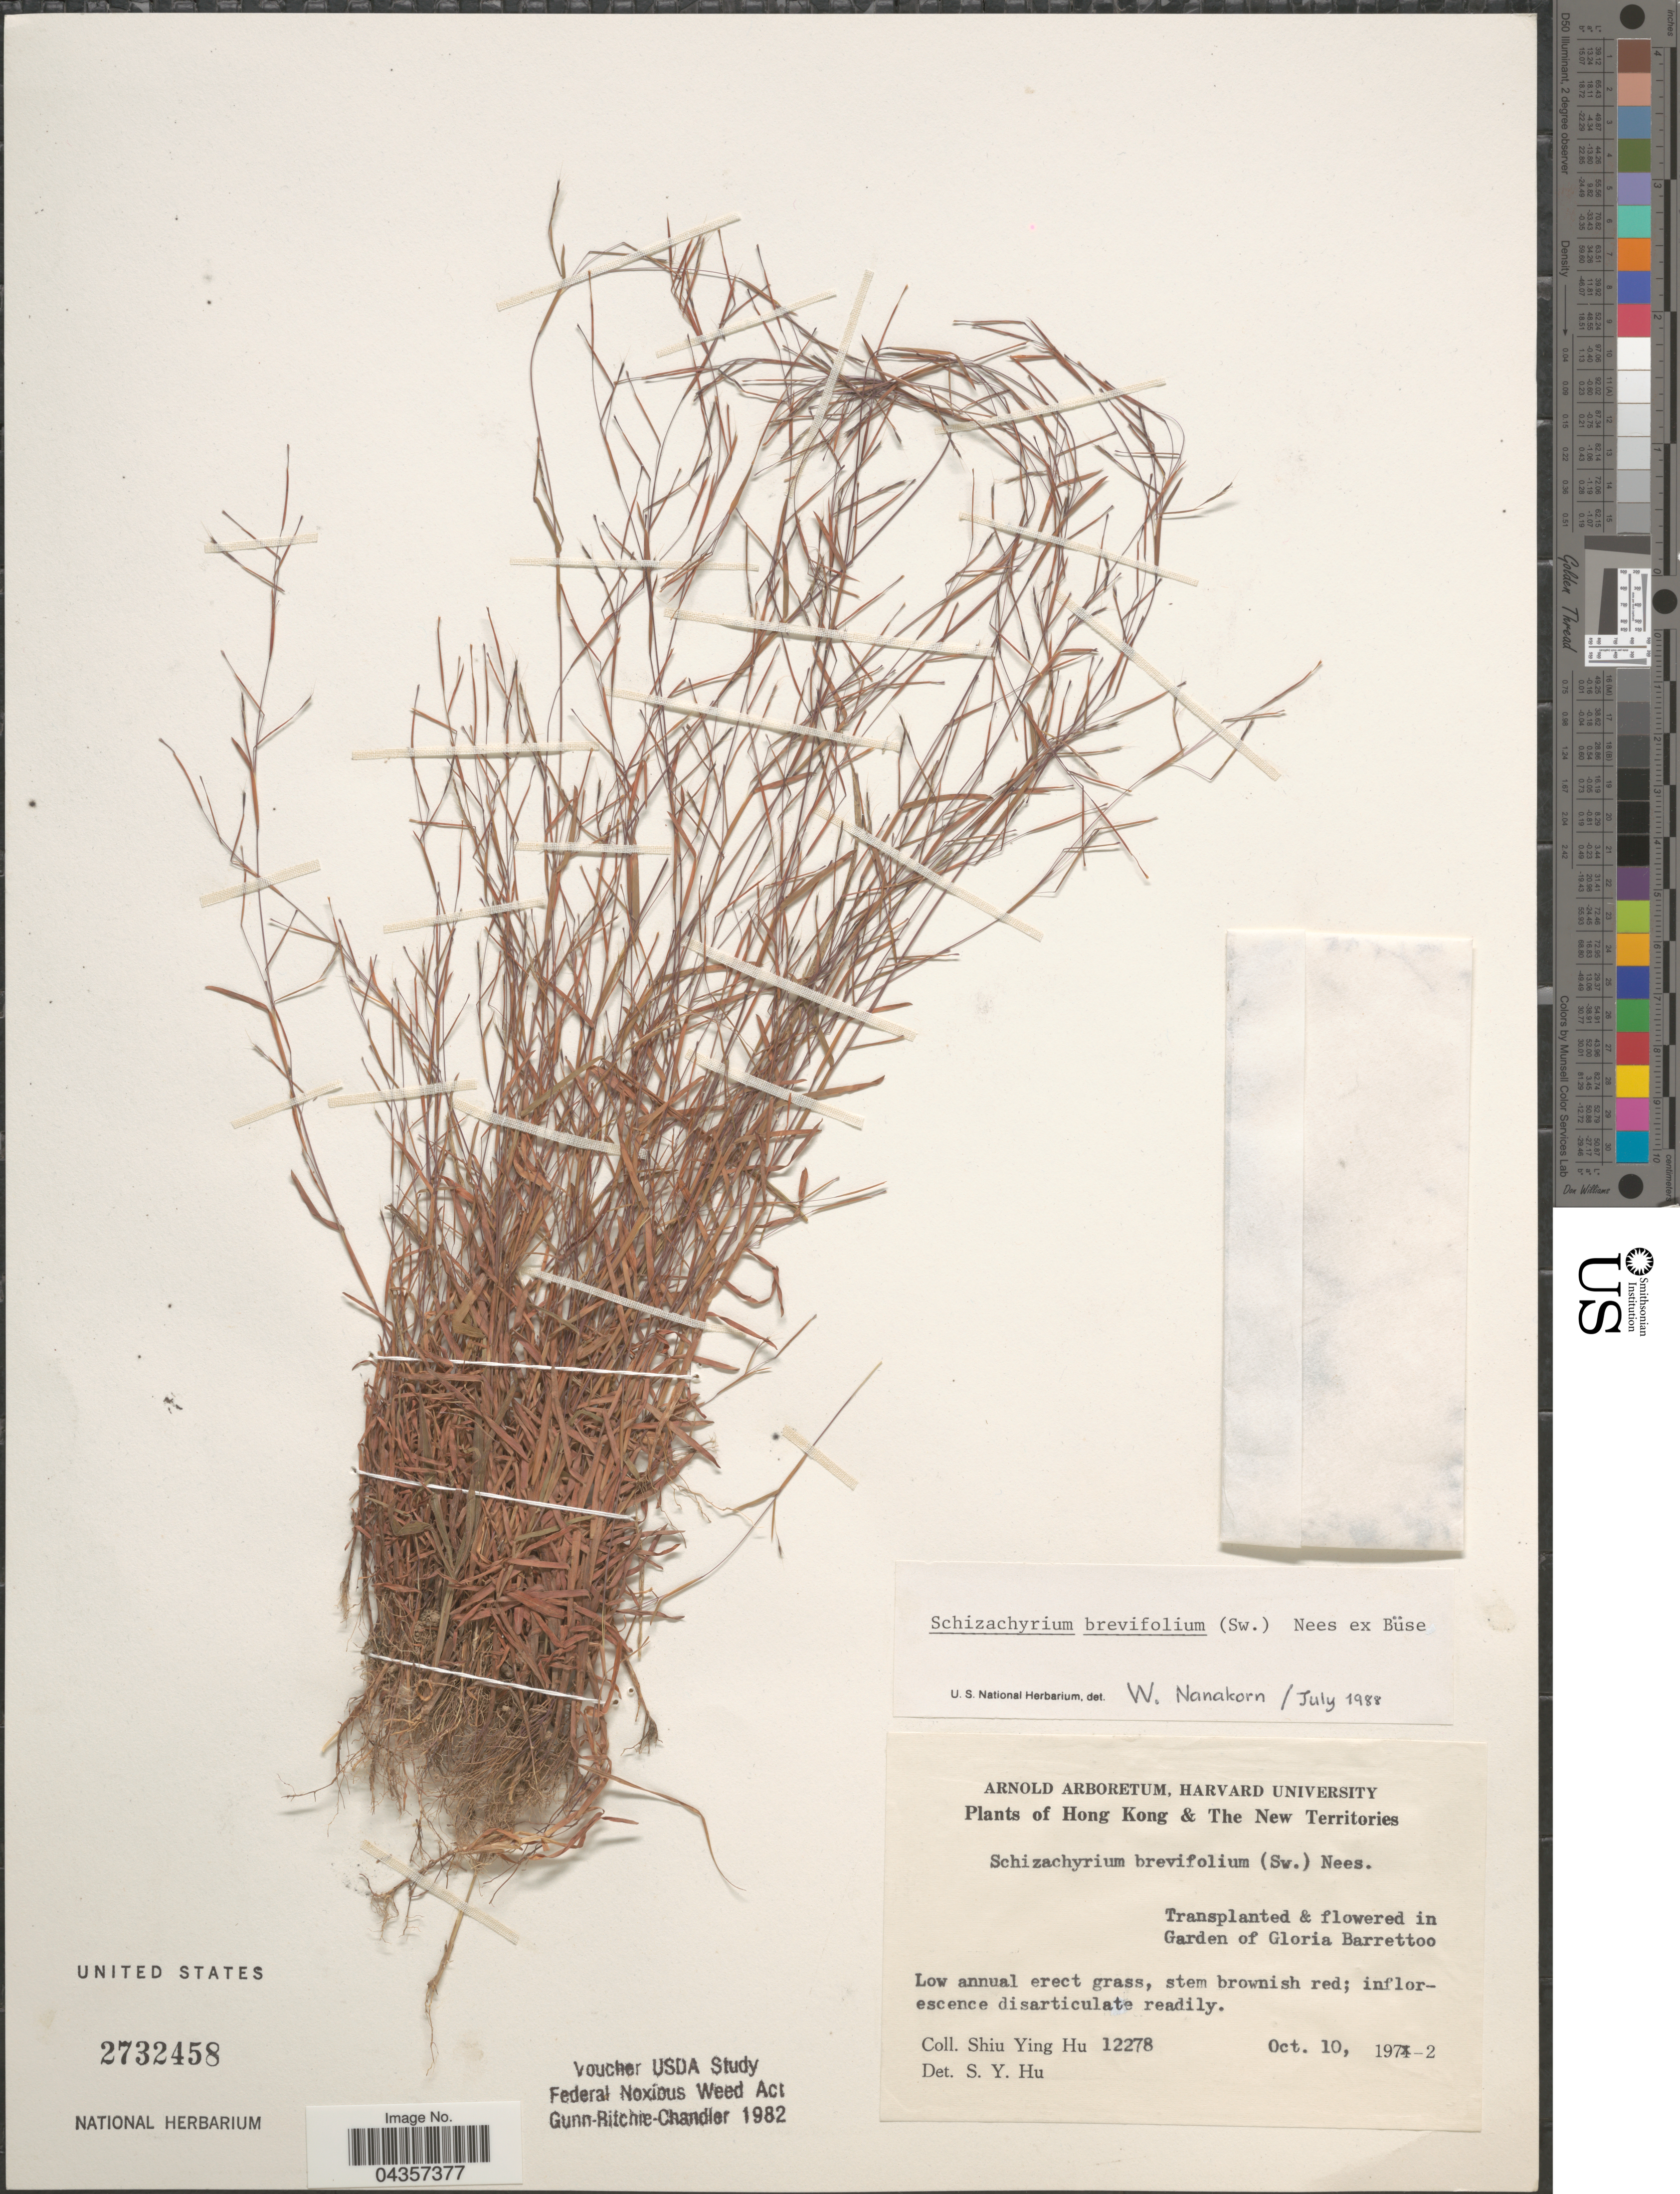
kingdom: Plantae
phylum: Tracheophyta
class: Liliopsida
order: Poales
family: Poaceae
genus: Schizachyrium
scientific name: Schizachyrium brevifolium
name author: (Sw.) Nees ex Büse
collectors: S. Y. Hu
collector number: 12278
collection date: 1972-10-10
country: China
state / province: Hong Kong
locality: Garden of Gloria Barrettoo.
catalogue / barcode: US 2732458